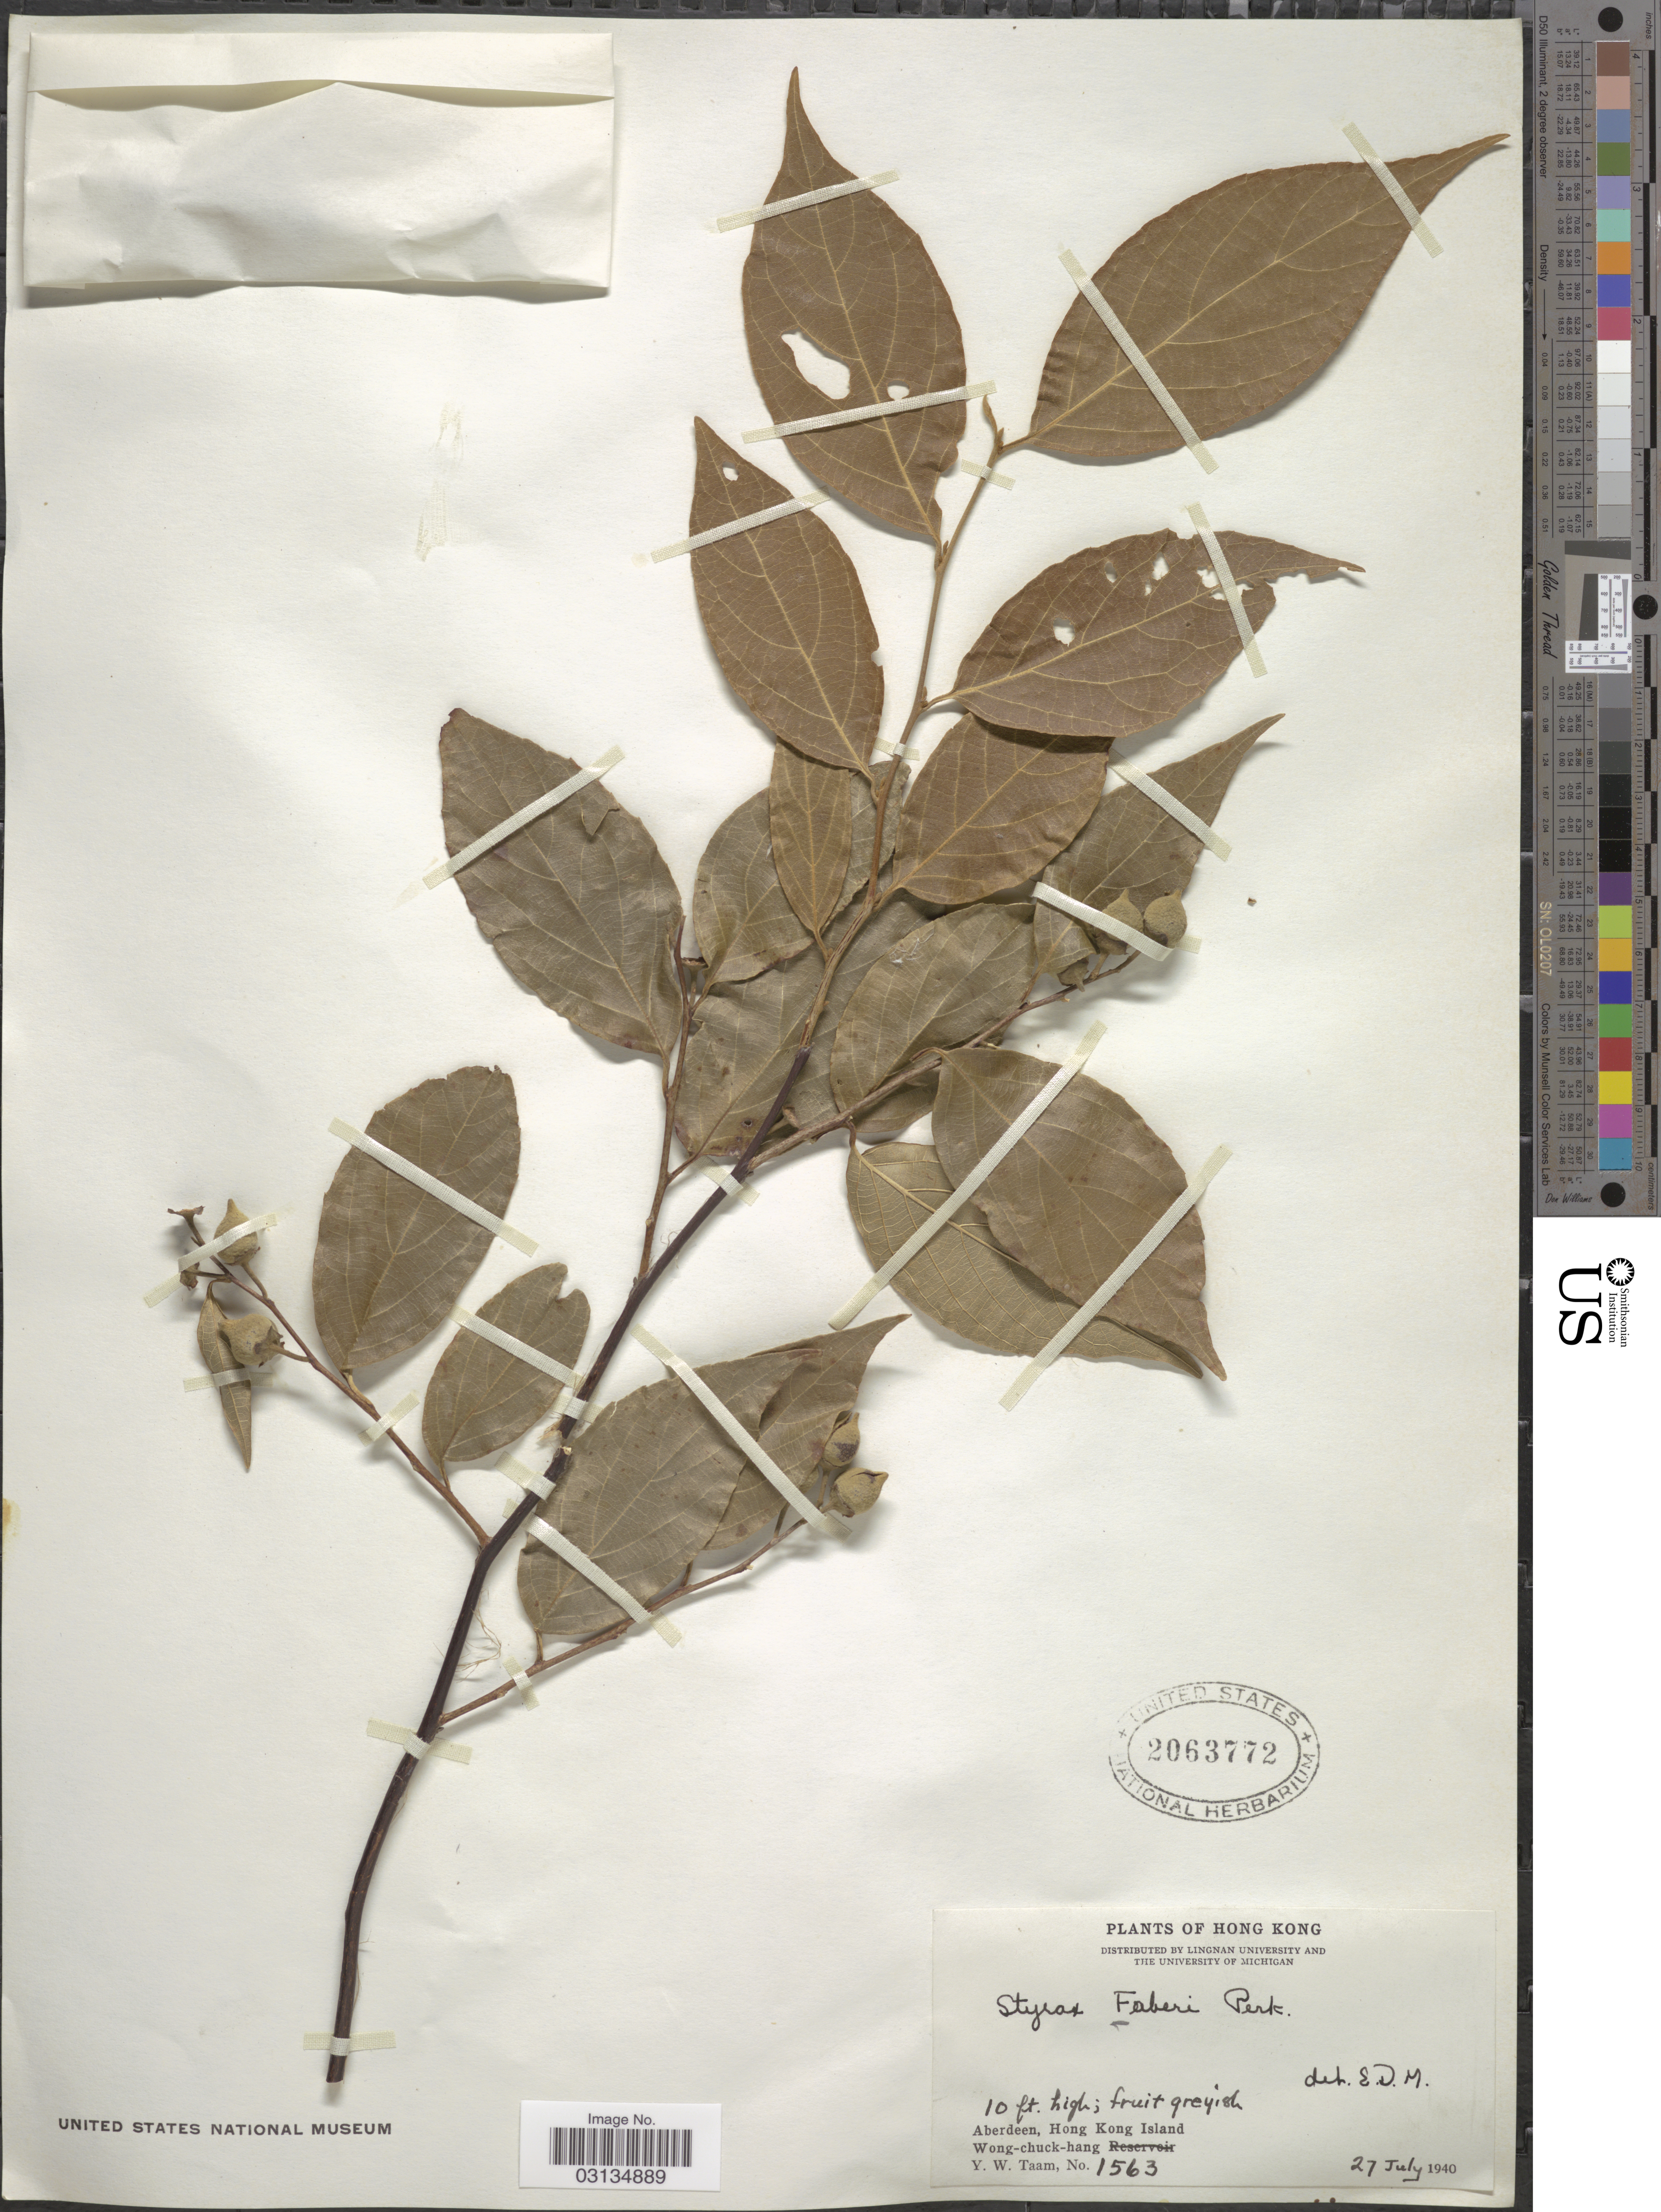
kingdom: Plantae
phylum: Tracheophyta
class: Magnoliopsida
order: Ericales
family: Styracaceae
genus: Styrax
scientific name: Styrax faberi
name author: Perkins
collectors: Y. W. Taam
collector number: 1563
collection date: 1940-07-27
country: China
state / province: Hong Kong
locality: Aberdeen, Hong Kong Island. Wong-chuk-hang.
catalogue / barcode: US 2063772